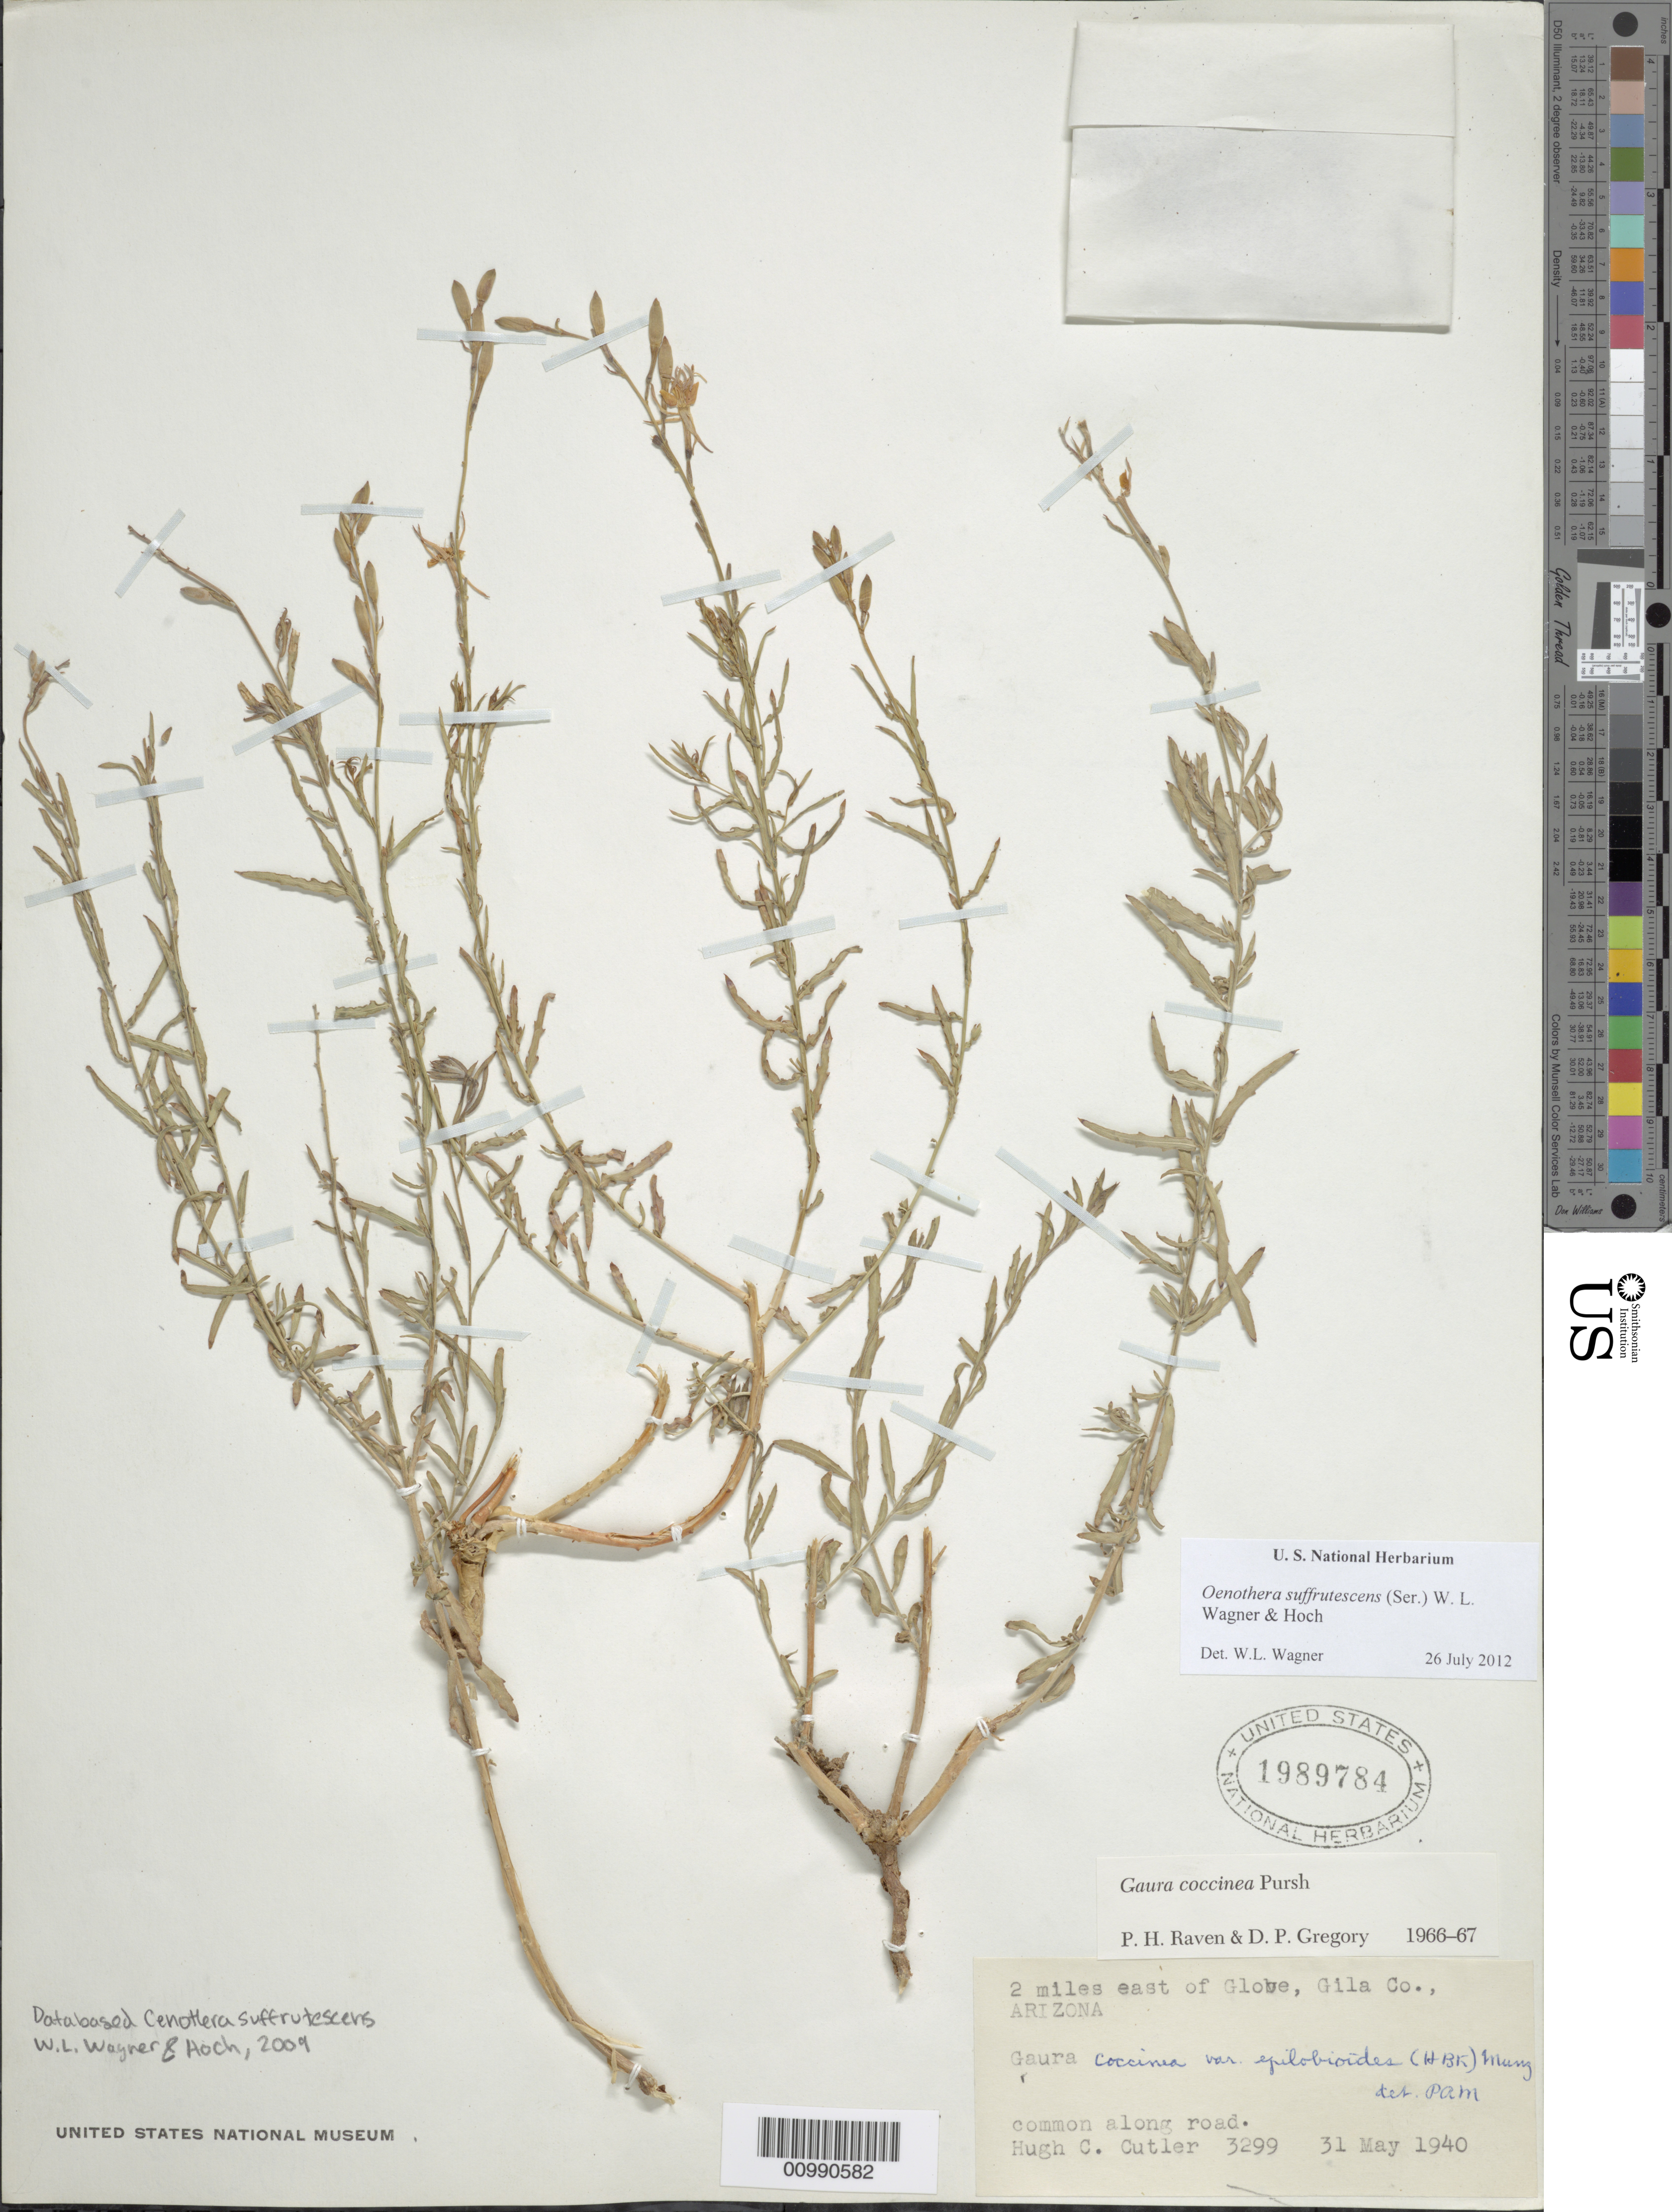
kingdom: Plantae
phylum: Tracheophyta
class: Magnoliopsida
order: Myrtales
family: Onagraceae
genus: Oenothera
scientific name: Oenothera suffrutescens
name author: (Ser.) W.L. Wagner & Hoch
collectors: H. C. Cutler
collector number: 3299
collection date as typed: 31 May 1940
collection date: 1940-05-31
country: United States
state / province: Arizona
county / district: Gila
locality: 2 mi. E of Globe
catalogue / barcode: US 1989784